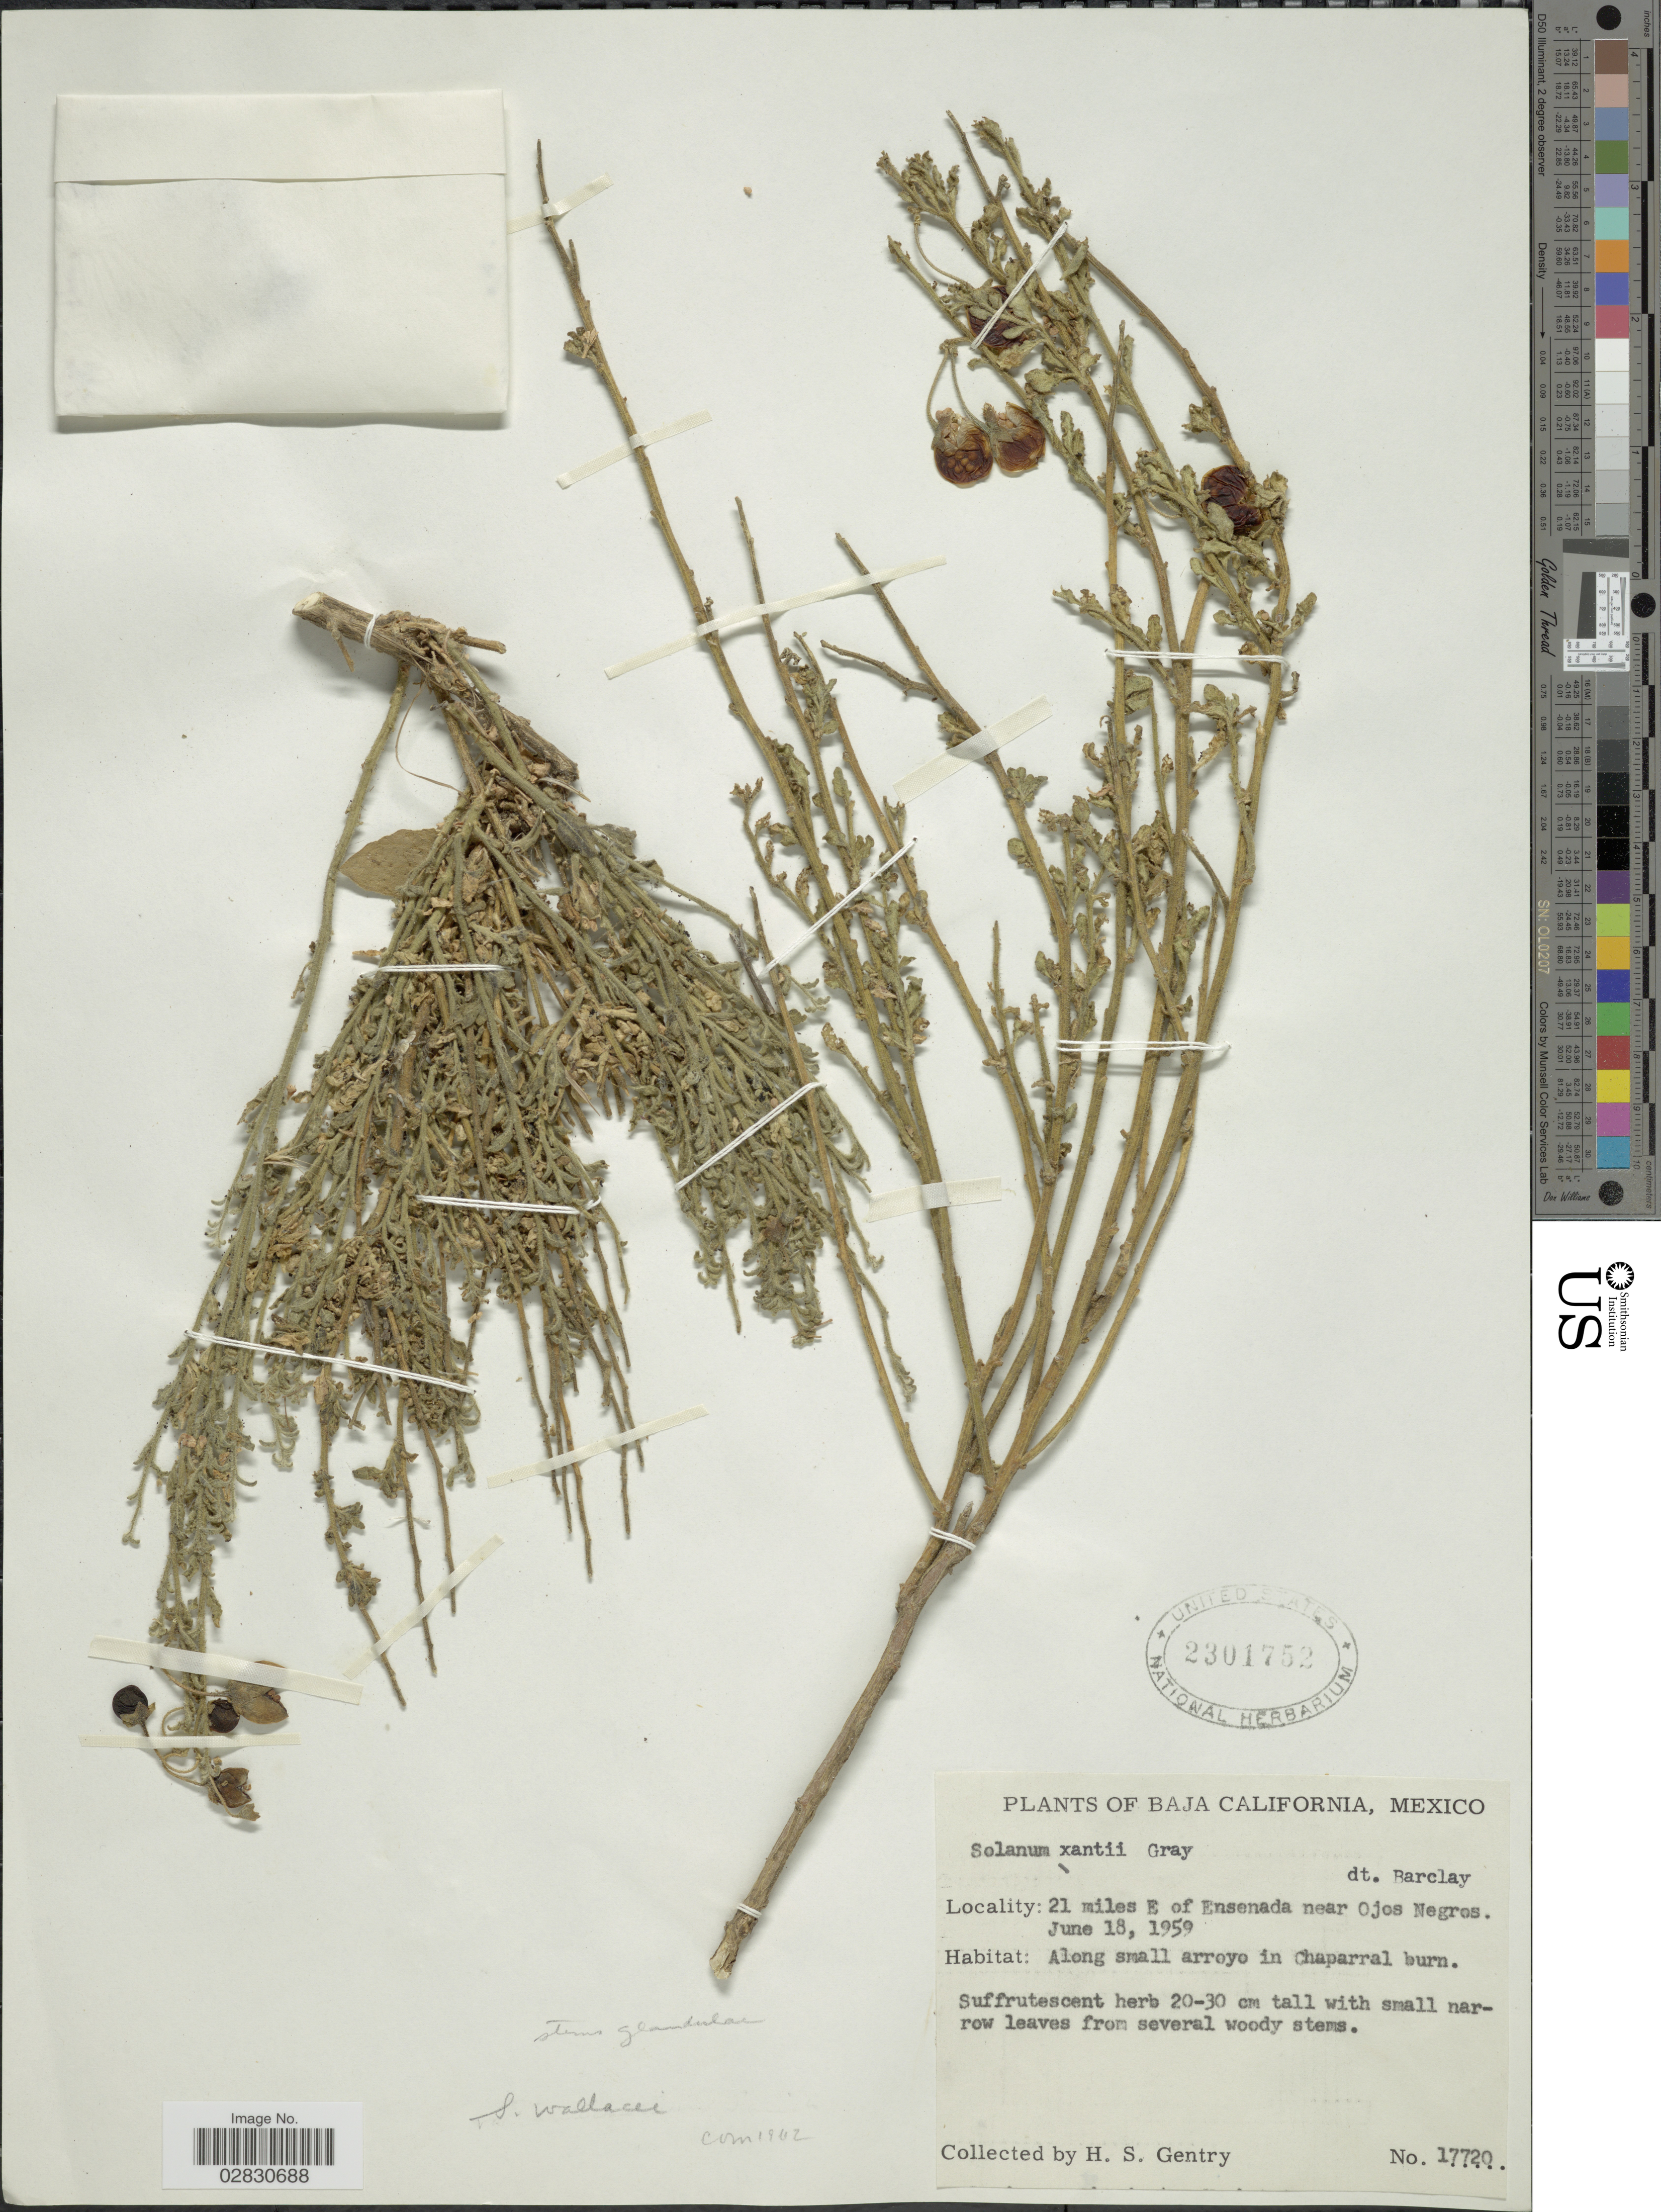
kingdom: Plantae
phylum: Tracheophyta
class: Magnoliopsida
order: Solanales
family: Solanaceae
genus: Solanum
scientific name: Solanum wallacei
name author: (A. Gray) Parish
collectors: H. S. Gentry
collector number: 17720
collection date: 1959-06-18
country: Mexico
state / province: Baja California Norte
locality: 21 miles E of Ensenada near Ojos Negros, along small arroyo in Chaparral burn.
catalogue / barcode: US 2301752